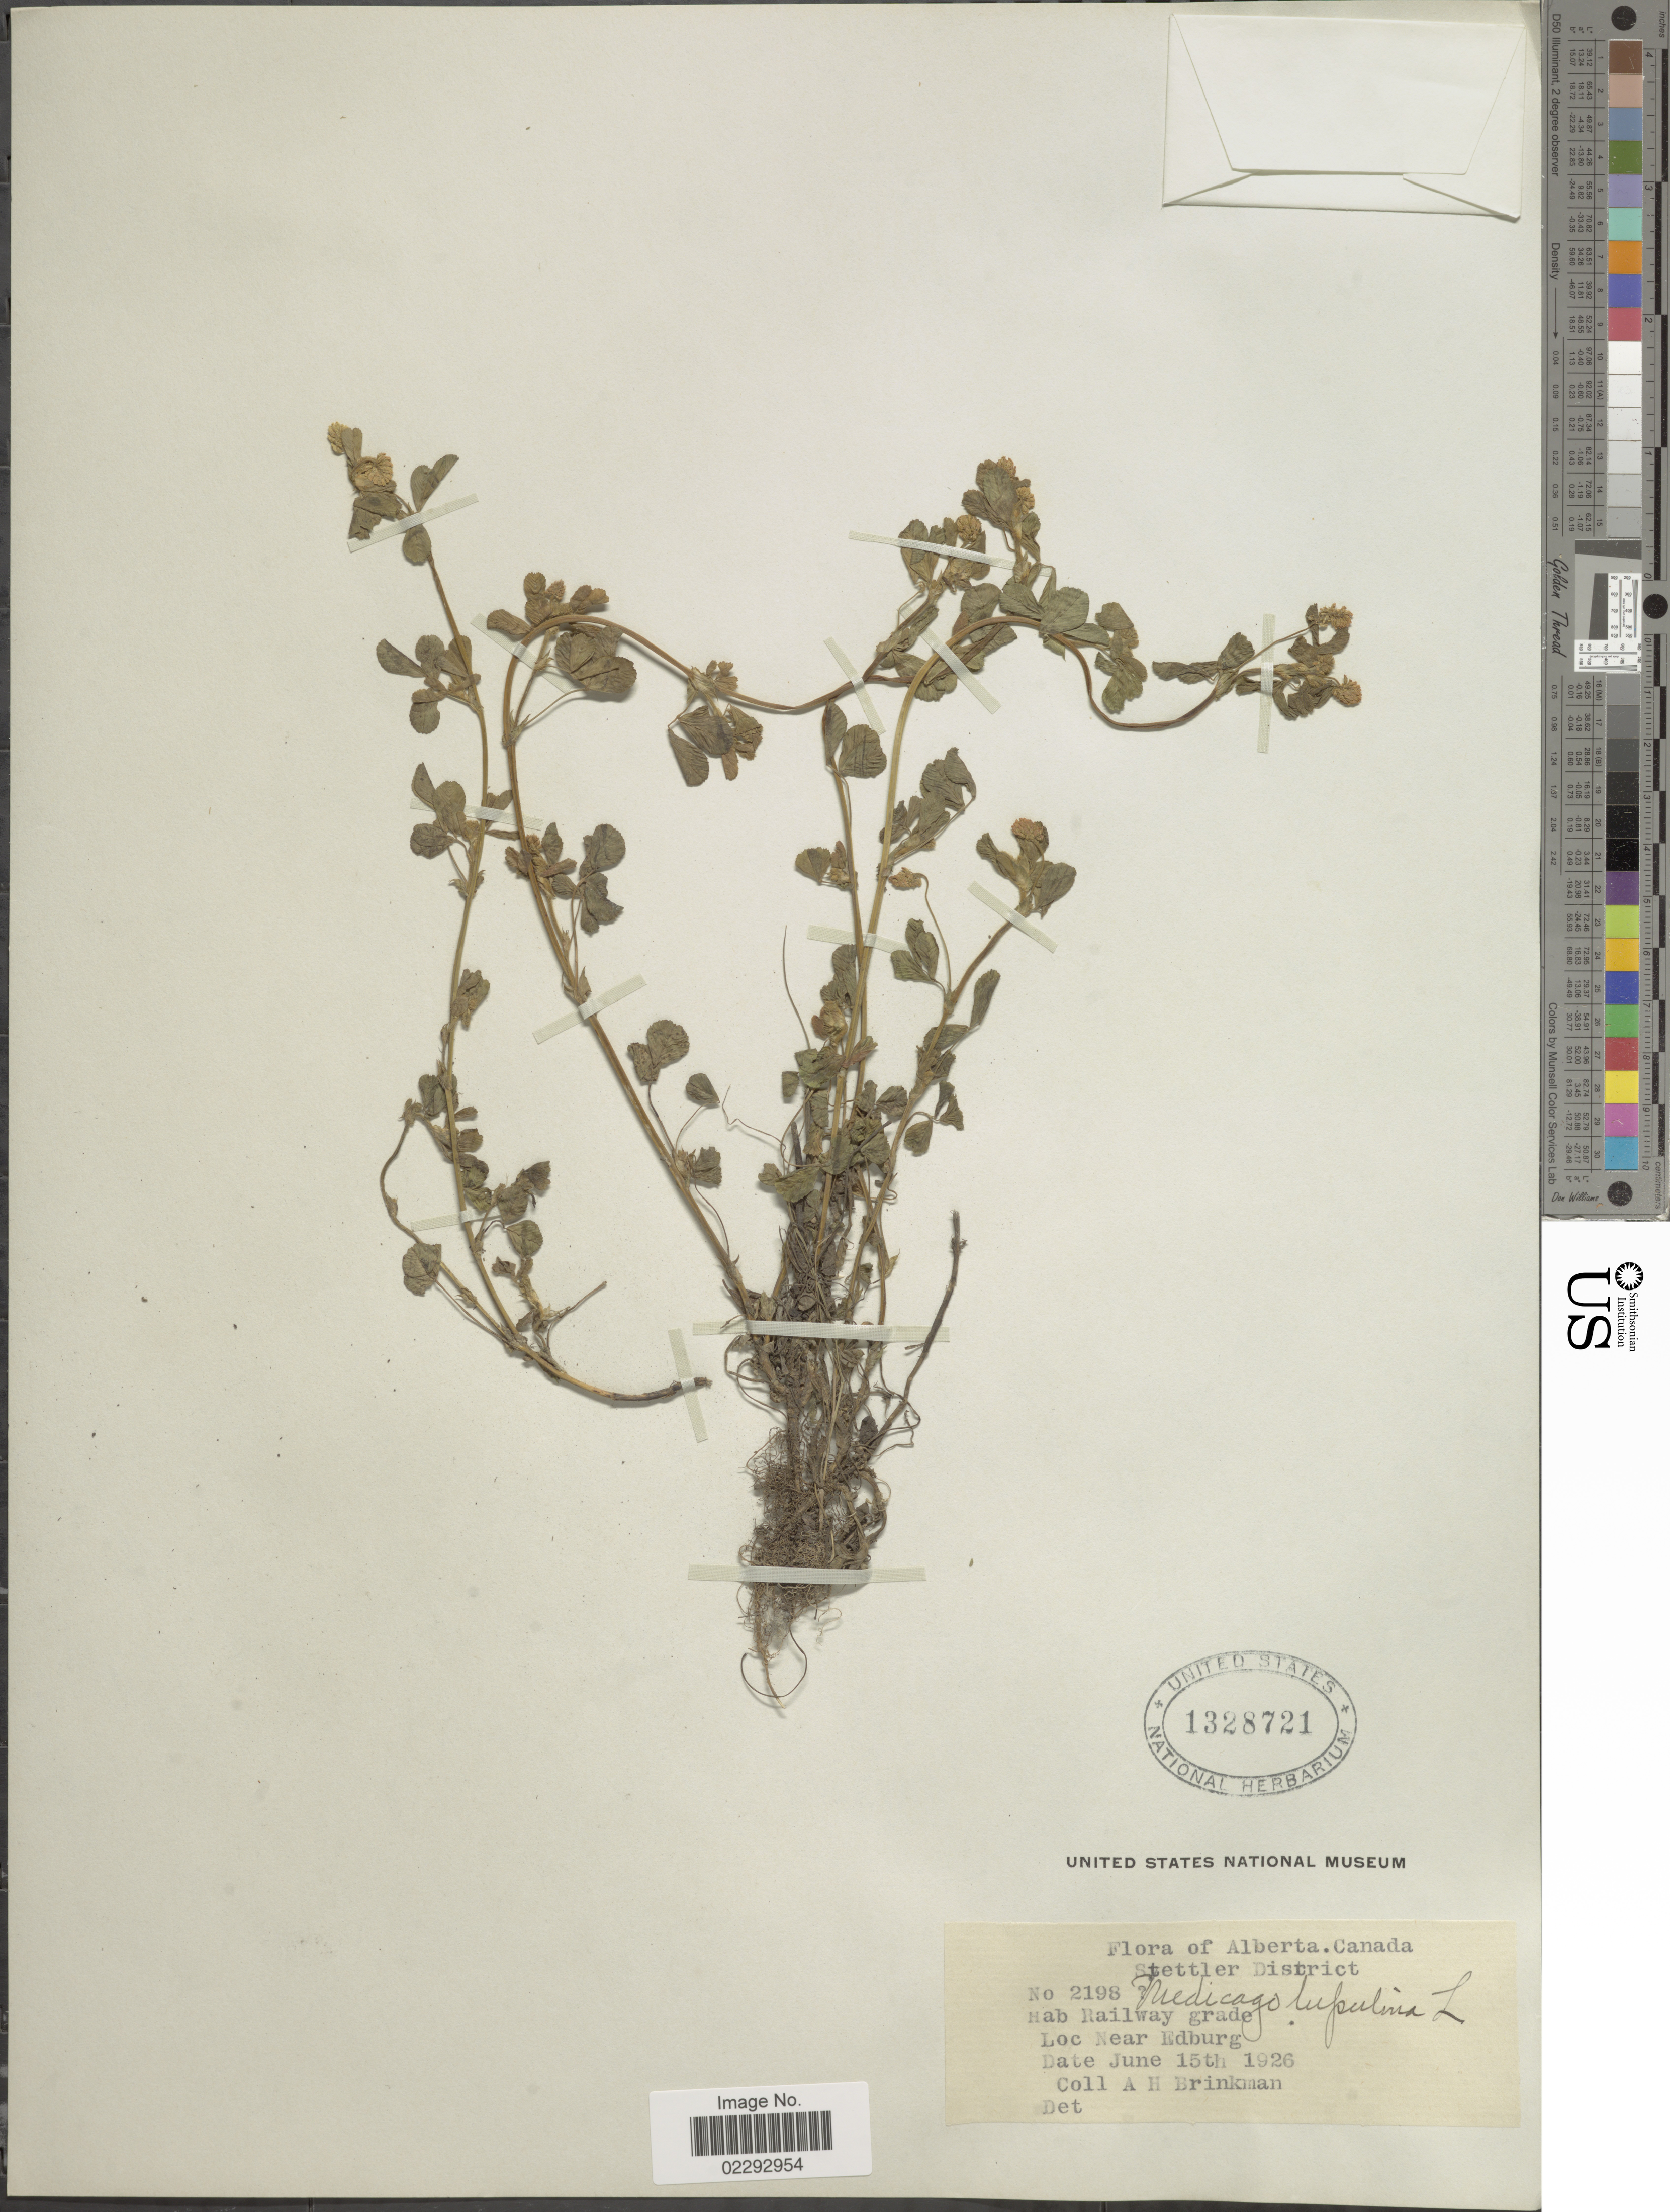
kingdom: Plantae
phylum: Tracheophyta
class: Magnoliopsida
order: Fabales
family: Fabaceae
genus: Medicago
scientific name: Medicago lupulina var. lupulina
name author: L.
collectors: A. Brinkman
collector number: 2198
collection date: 1926-06-15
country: Canada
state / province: Alberta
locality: Alberta. Canada. Stettler District. Railway grade. Near Edburg.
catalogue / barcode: US 1328721